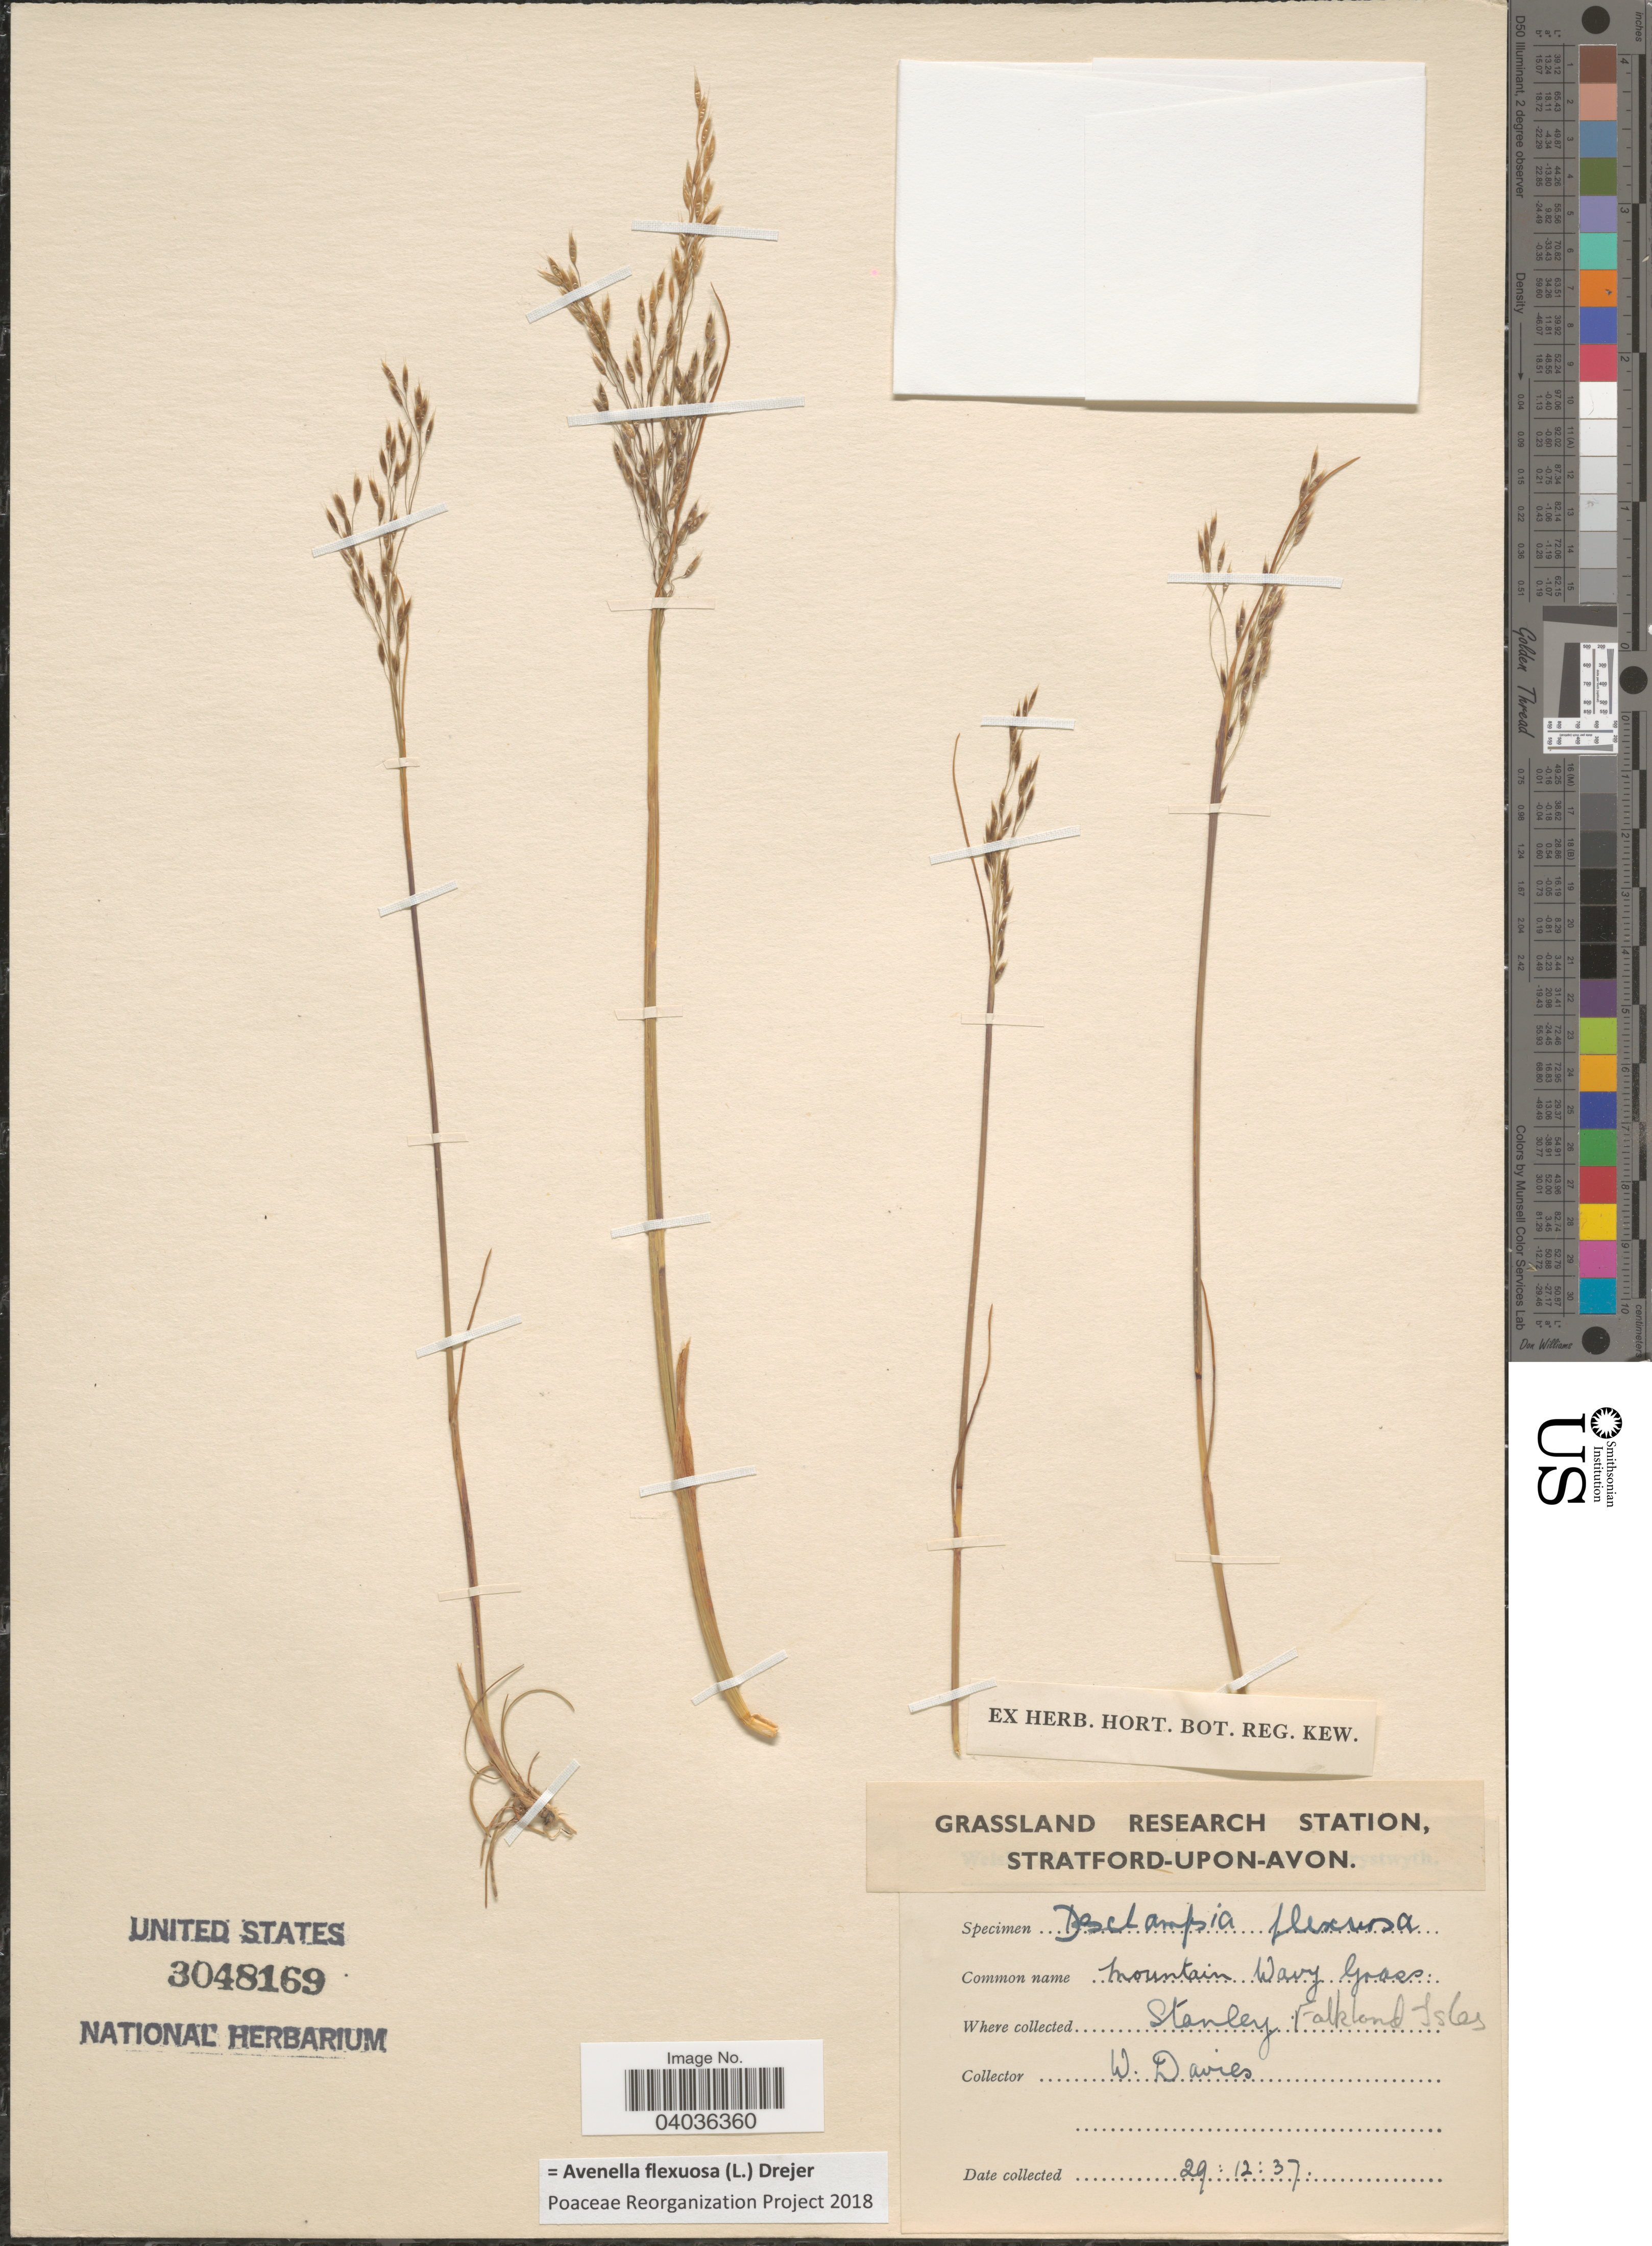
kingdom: Plantae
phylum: Tracheophyta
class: Liliopsida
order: Poales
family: Poaceae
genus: Avenella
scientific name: Avenella flexuosa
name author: (L.) Drejer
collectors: W. Davies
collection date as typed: Transcribed d/m/y: 29/12/37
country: Falkland Islands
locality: Stanley.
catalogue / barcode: US 3048169